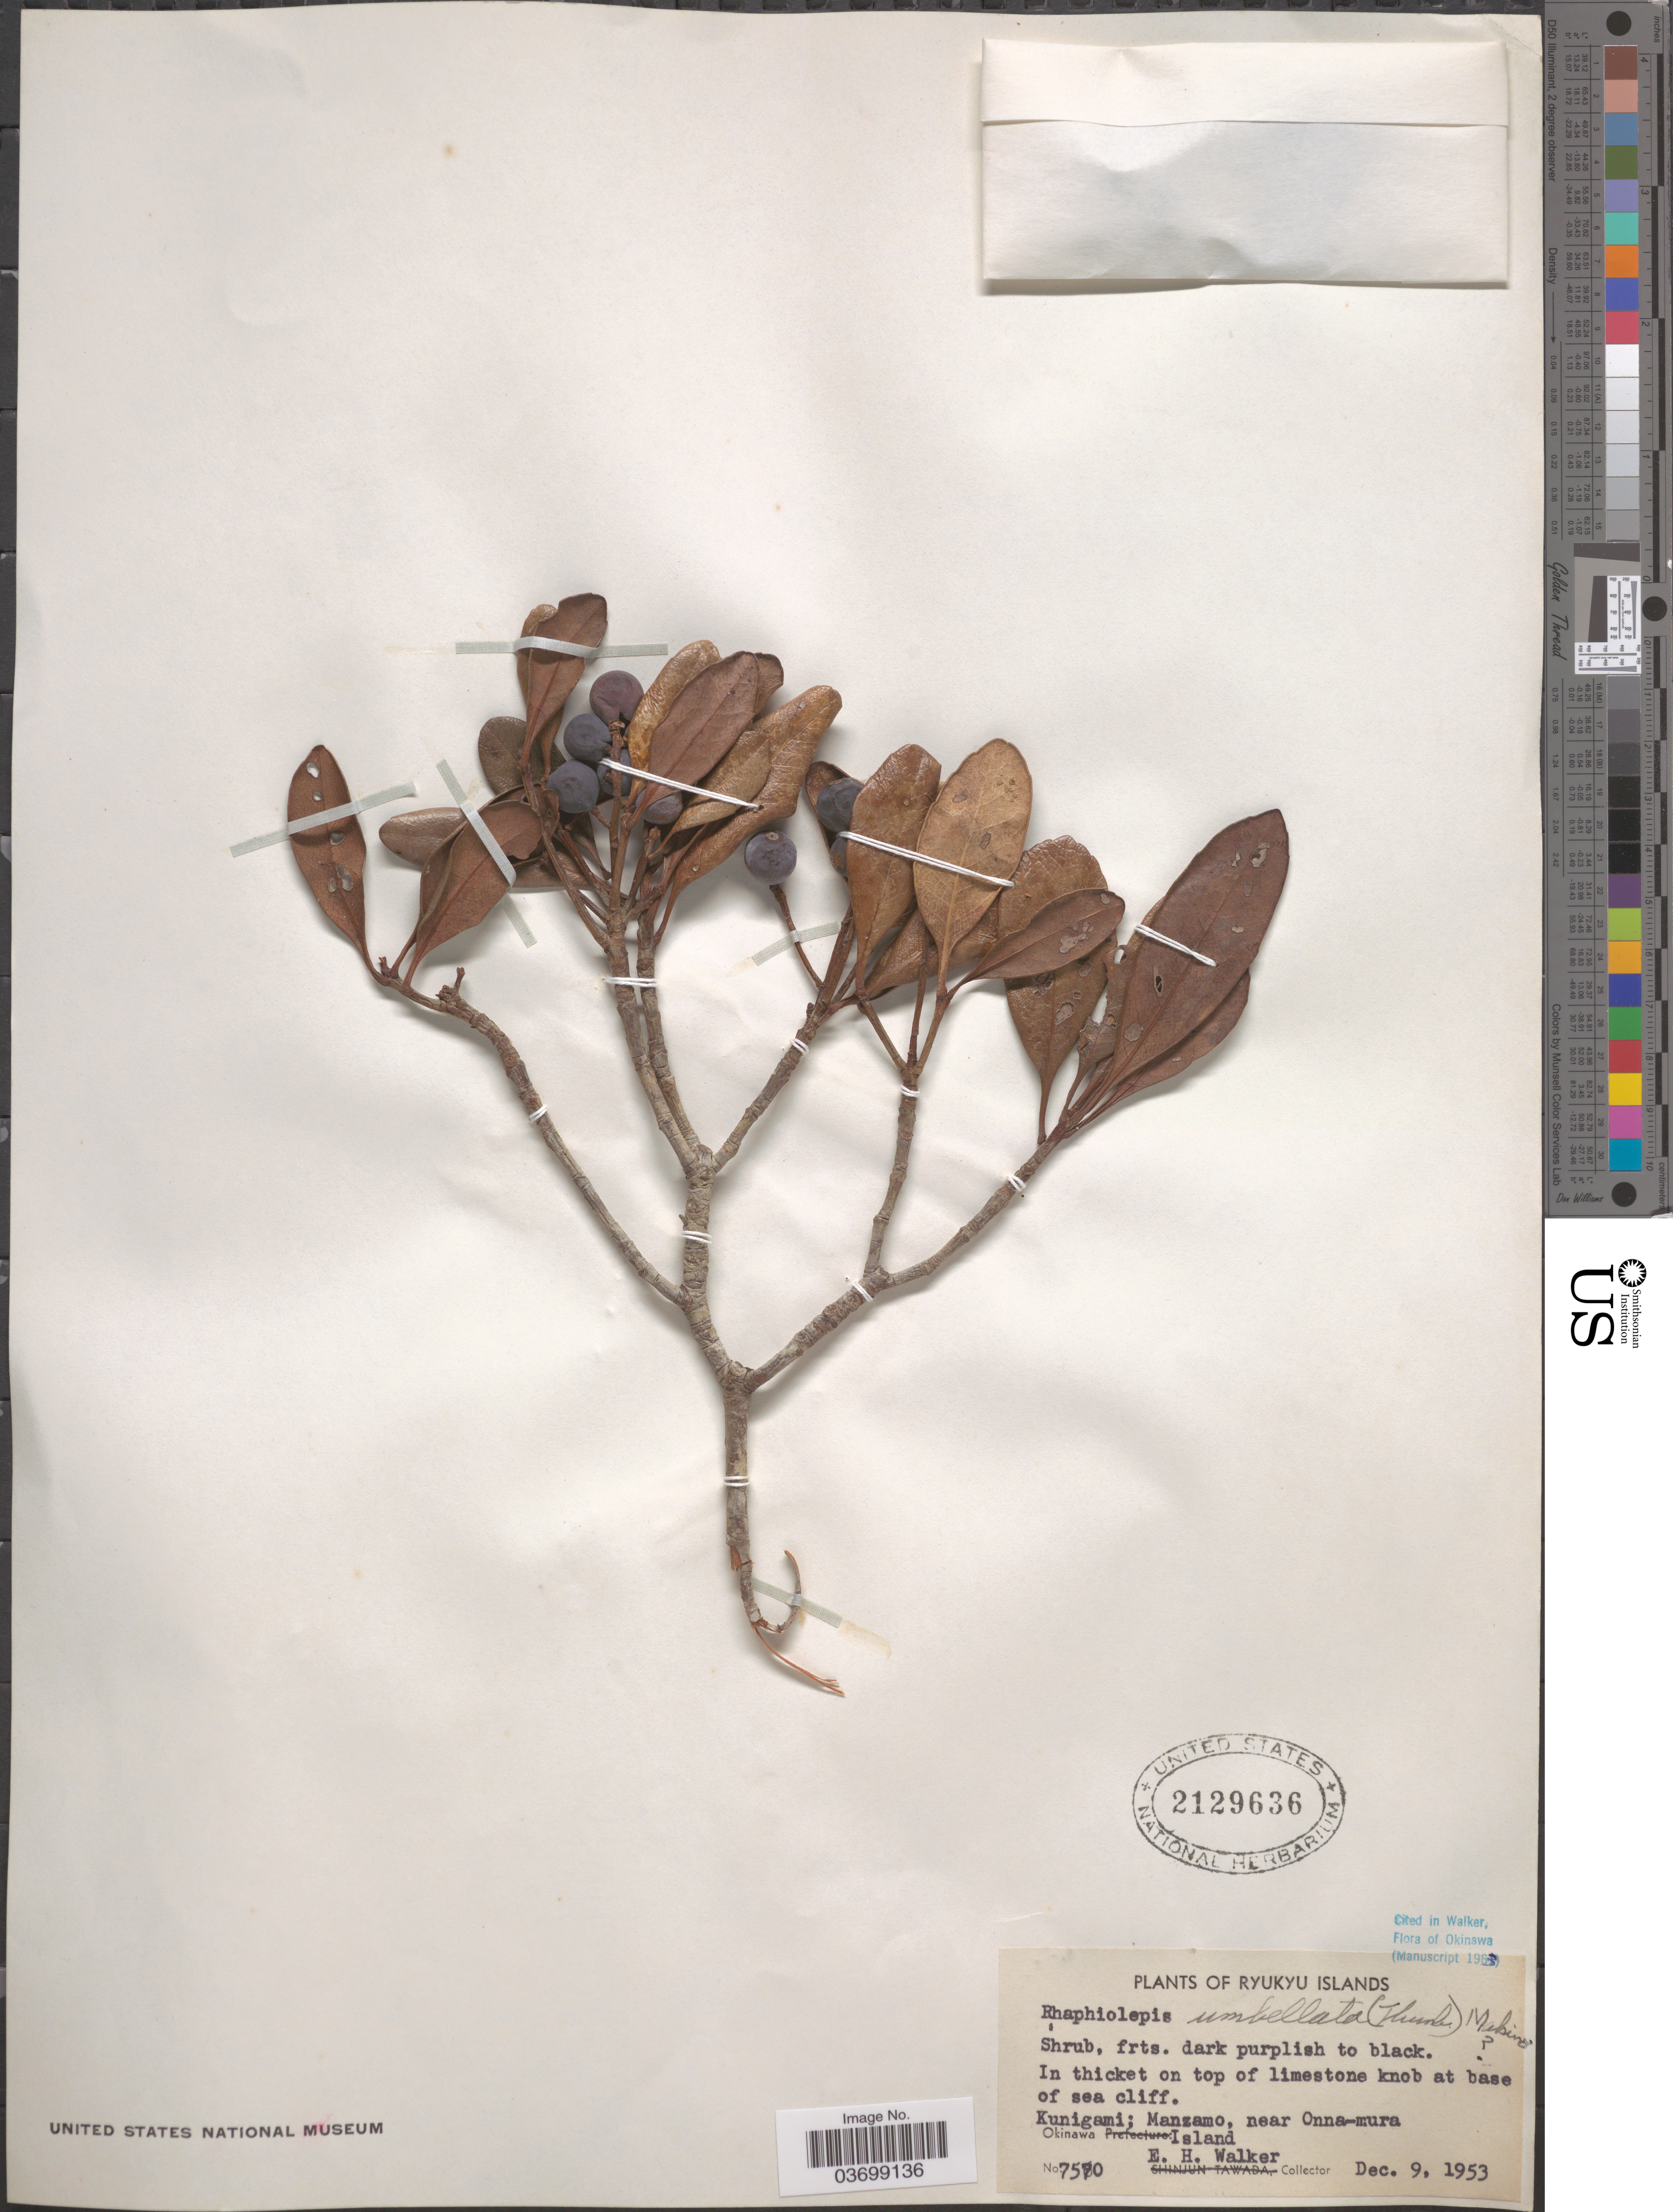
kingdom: Plantae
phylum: Tracheophyta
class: Magnoliopsida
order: Rosales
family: Rosaceae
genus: Rhaphiolepis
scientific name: Rhaphiolepis umbellata var. liukiuensis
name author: Koidz.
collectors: E. H. Walker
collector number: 7570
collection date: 1953-12-09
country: Japan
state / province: Okinawa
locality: Ryukyu Islands. Kunigami; Manzamo, near Onna-mura. Okinawa Island.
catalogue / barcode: US 2129636